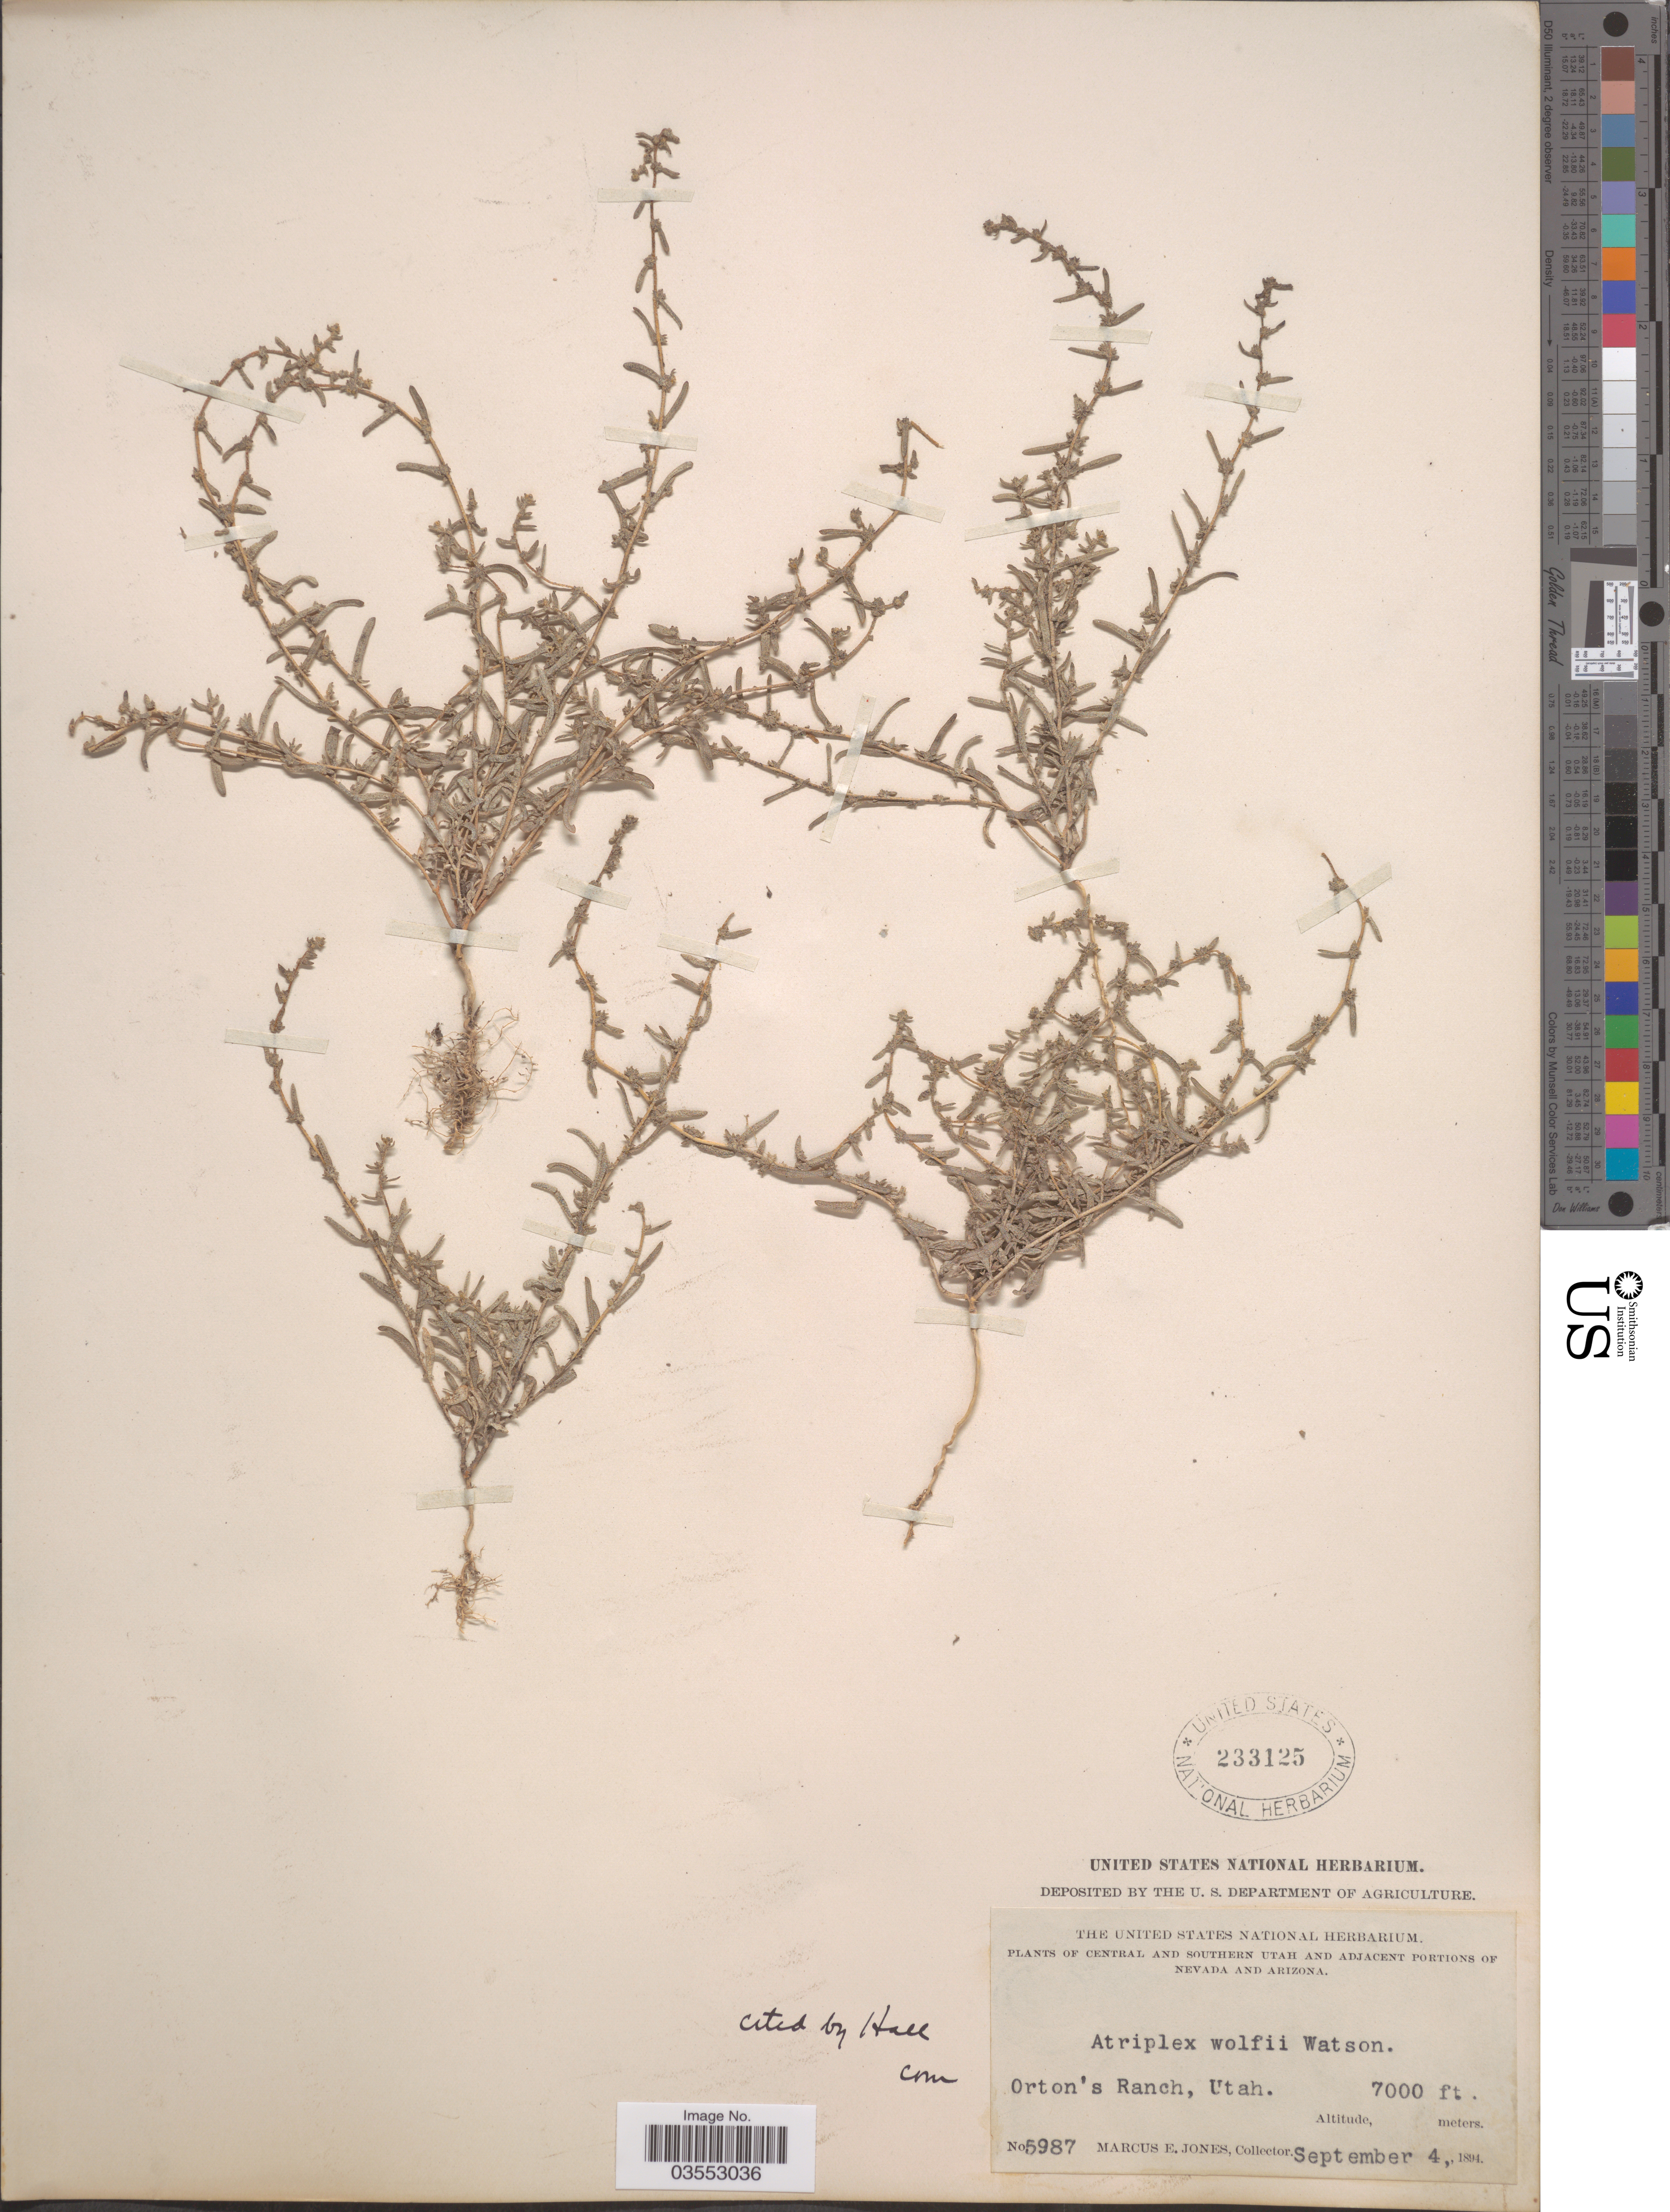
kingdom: Plantae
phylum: Tracheophyta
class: Magnoliopsida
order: Caryophyllales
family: Amaranthaceae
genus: Atriplex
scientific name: Atriplex wolfii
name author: S. Watson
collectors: M. E. Jones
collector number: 5987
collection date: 1894-09-04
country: United States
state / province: Utah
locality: Central and Southern Utah. Orton's Ranch.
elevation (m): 2134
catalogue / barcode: US 233125